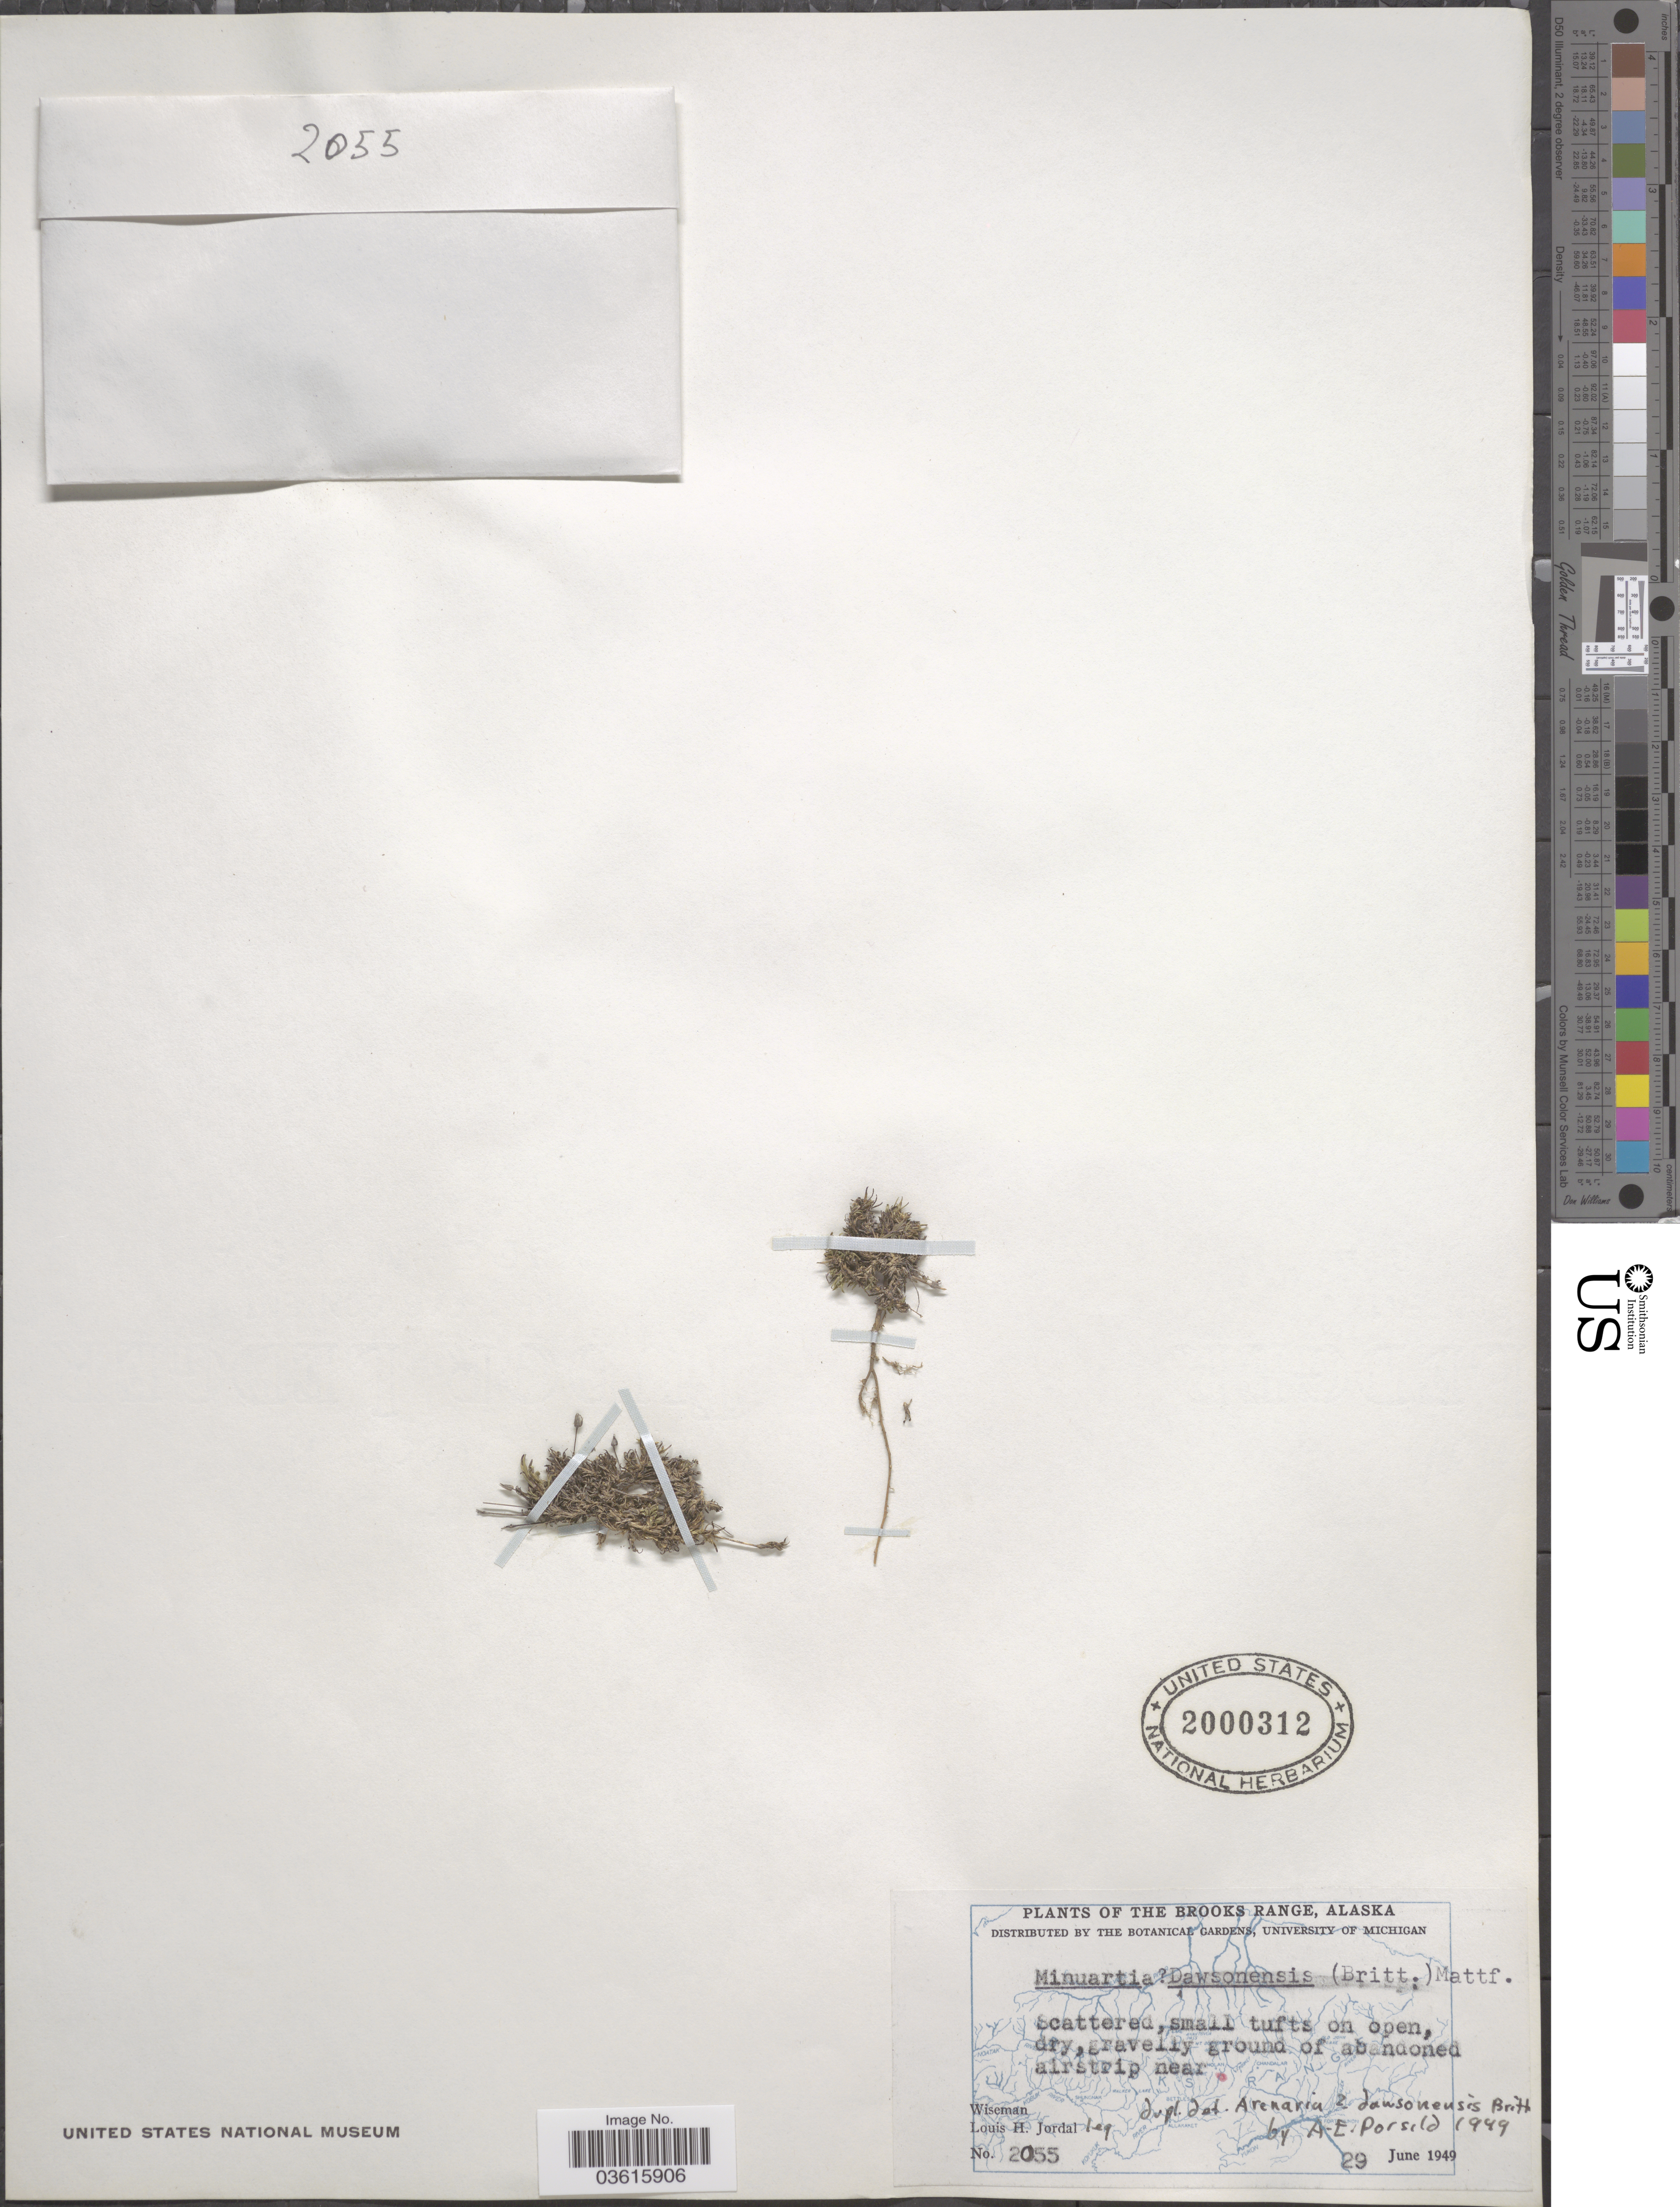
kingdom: Plantae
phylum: Tracheophyta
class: Magnoliopsida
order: Caryophyllales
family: Caryophyllaceae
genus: Minuartia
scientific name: Minuartia dawsonensis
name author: (Britton) House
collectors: L. Jordal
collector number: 2055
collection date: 1949-06-29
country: United States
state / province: Alaska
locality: The Brooks Range, gravelly ground of abandoned airstrip near Wiseman.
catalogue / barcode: US 2000312